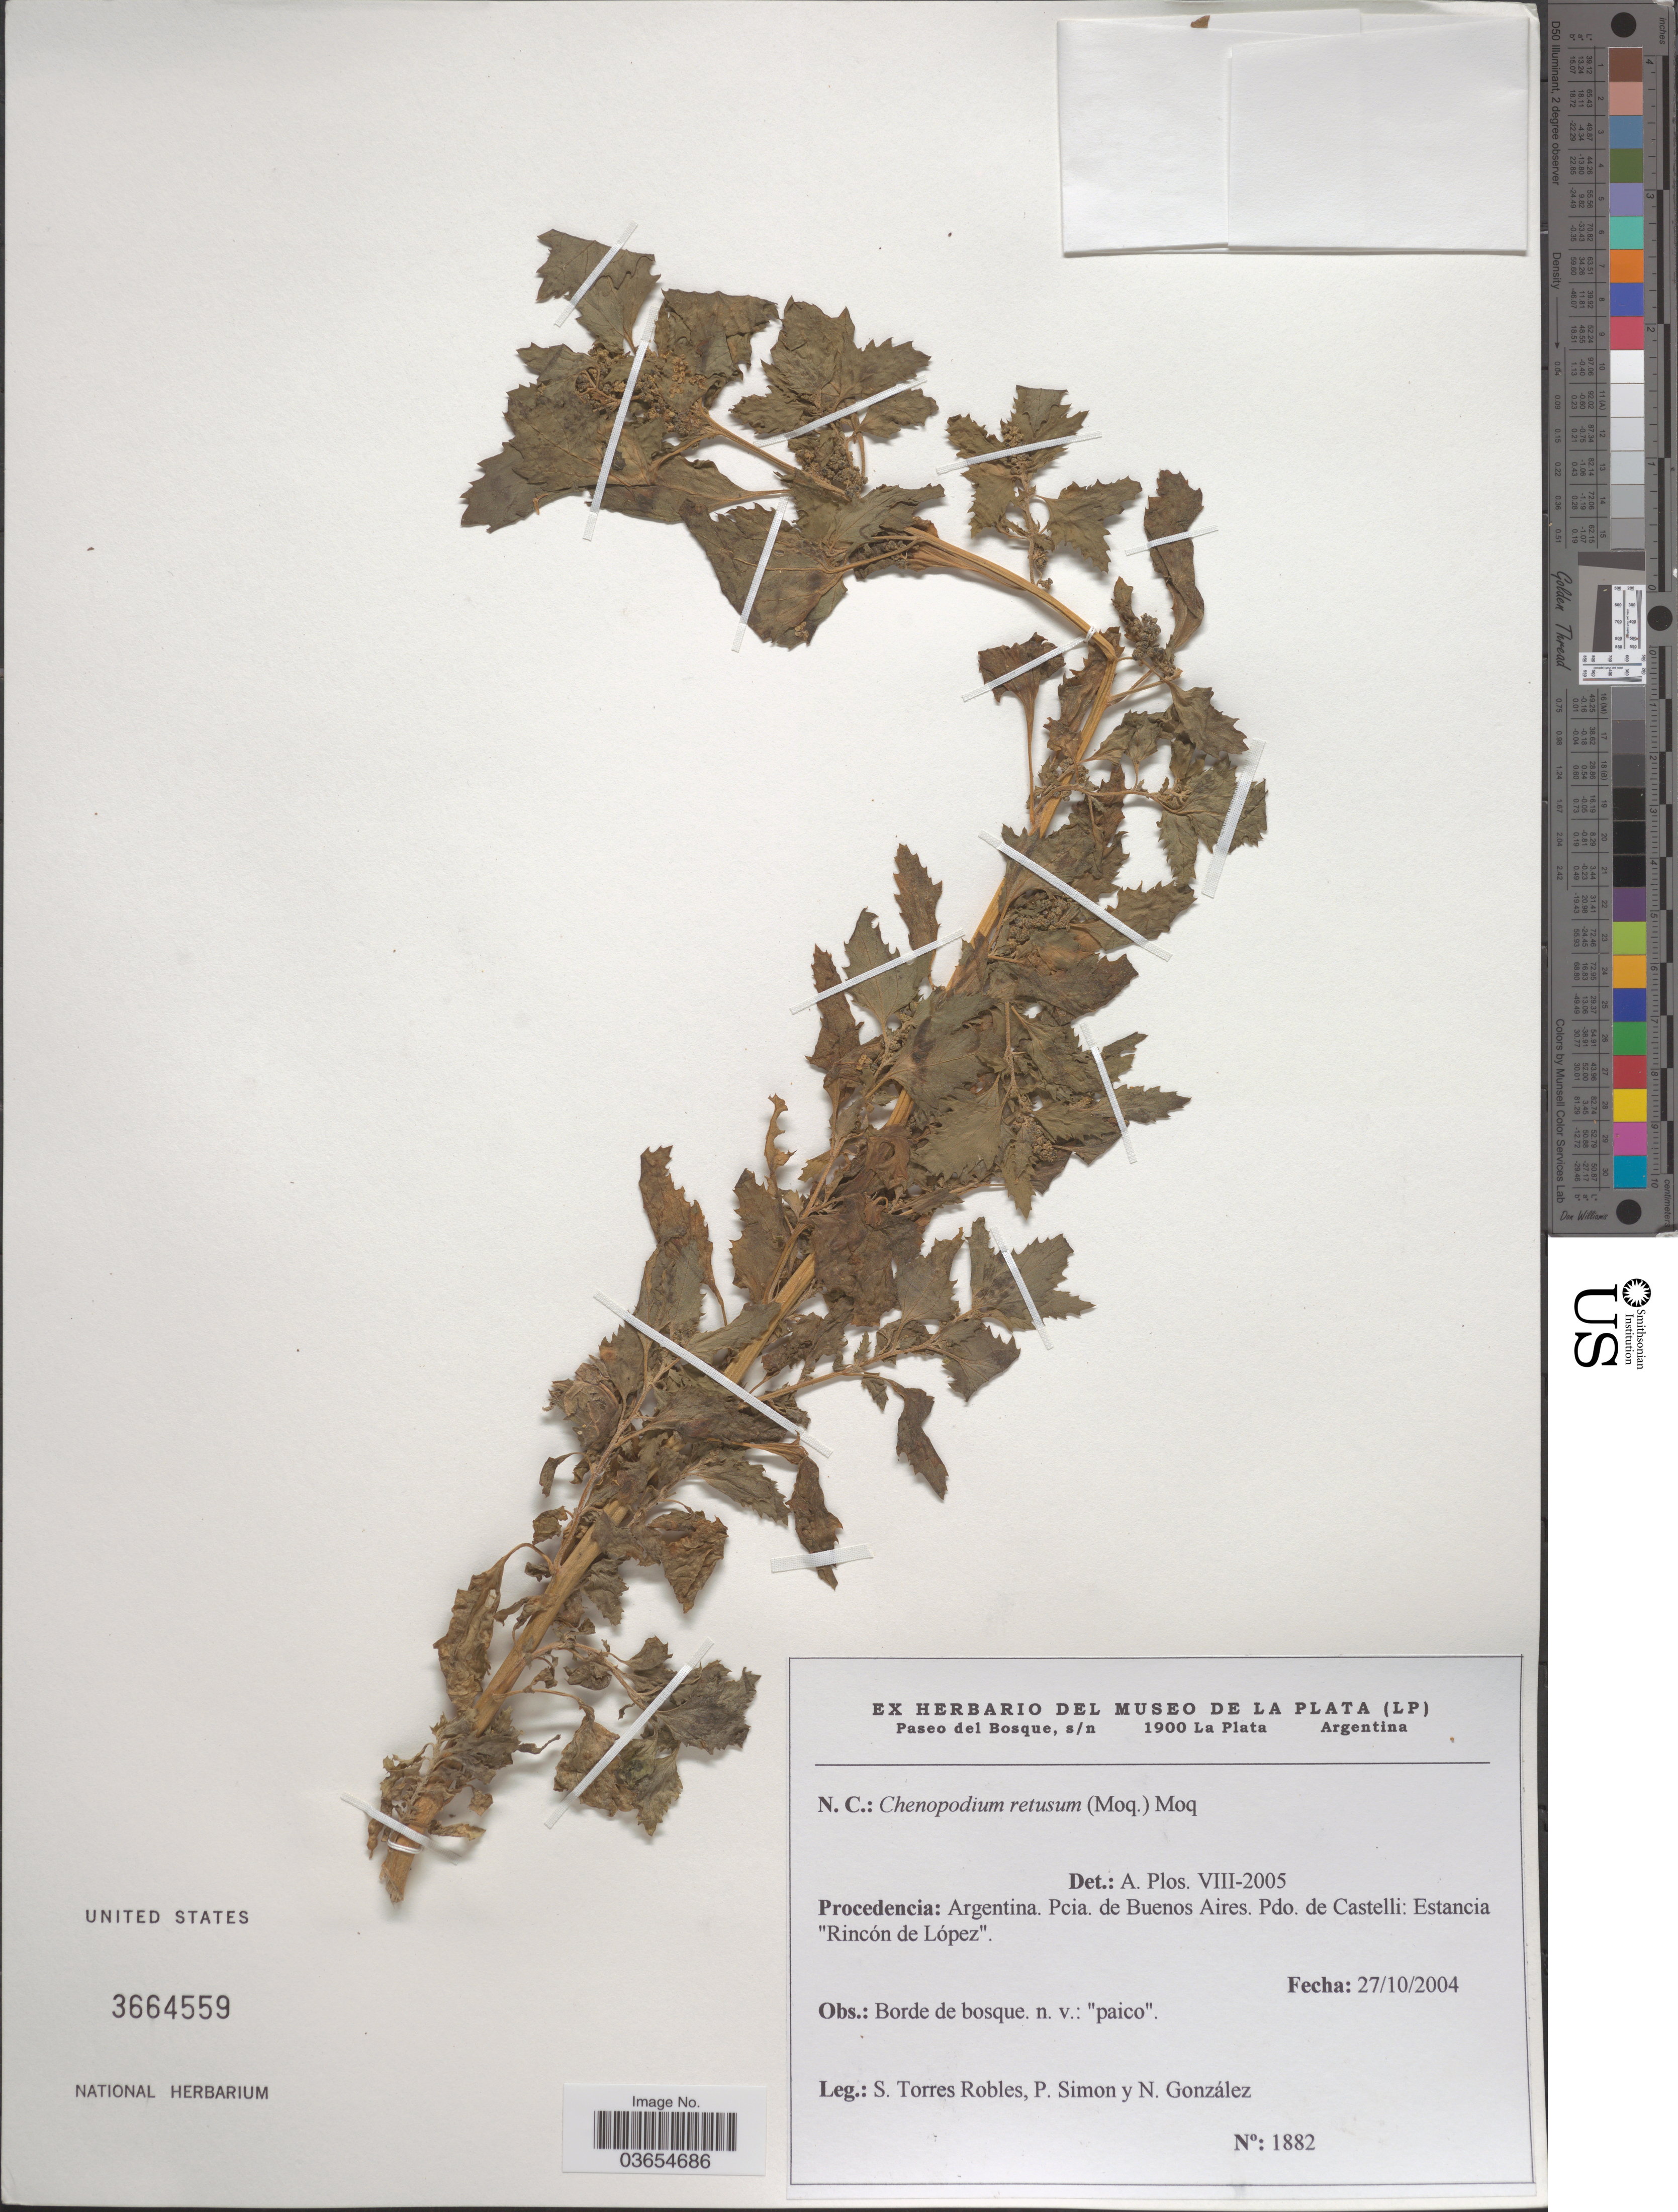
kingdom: Plantae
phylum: Tracheophyta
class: Magnoliopsida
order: Caryophyllales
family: Amaranthaceae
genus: Chenopodium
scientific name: Chenopodium retusum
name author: (Moq.) Juss. ex Moq.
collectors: S. Torres Robles, P. Simon & N. Gonzalez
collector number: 1882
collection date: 2004-10-27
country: Argentina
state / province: Buenos Aires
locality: Pdo. de Castelli: Estancia "Rincón de López".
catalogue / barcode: US 3664559